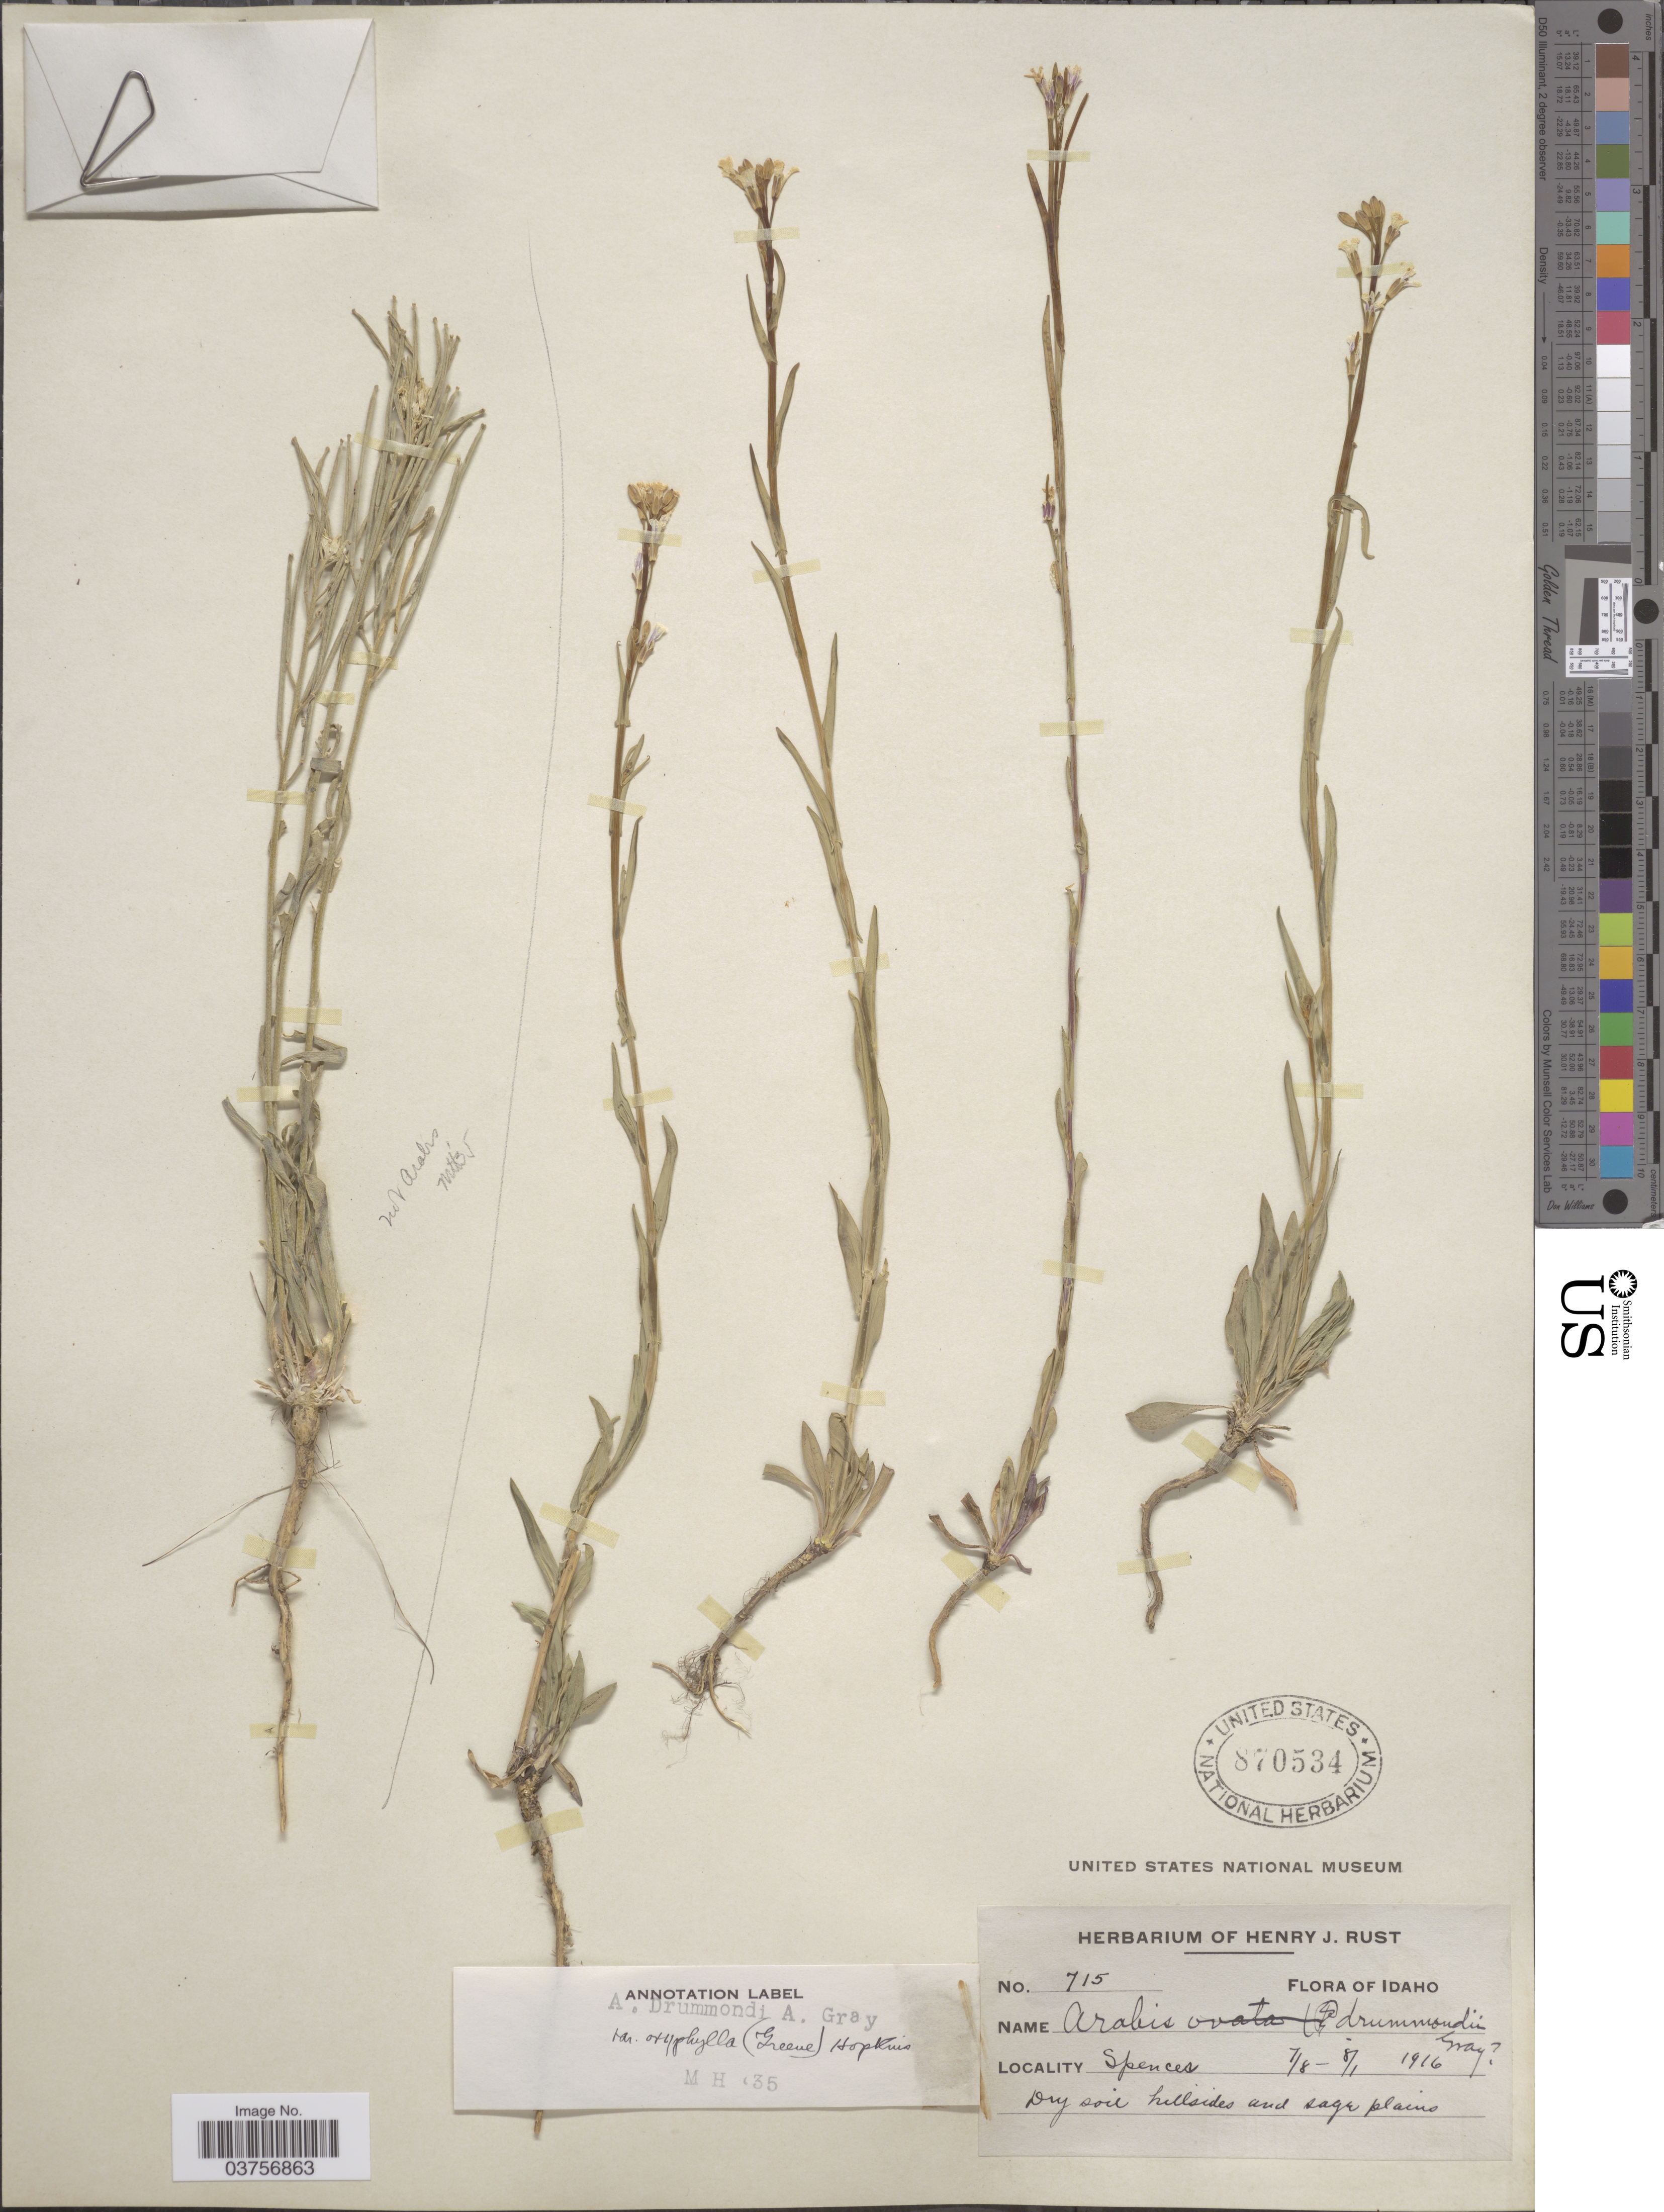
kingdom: Plantae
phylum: Tracheophyta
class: Magnoliopsida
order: Brassicales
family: Brassicaceae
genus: Arabis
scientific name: Arabis drummondii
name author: A. Gray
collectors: ex herb. Henry J. Rust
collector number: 715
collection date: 1916-07-08/1916-08-01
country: United States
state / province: Idaho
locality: Spencer. Dry soil hillsides and sage plains.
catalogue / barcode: US 870534